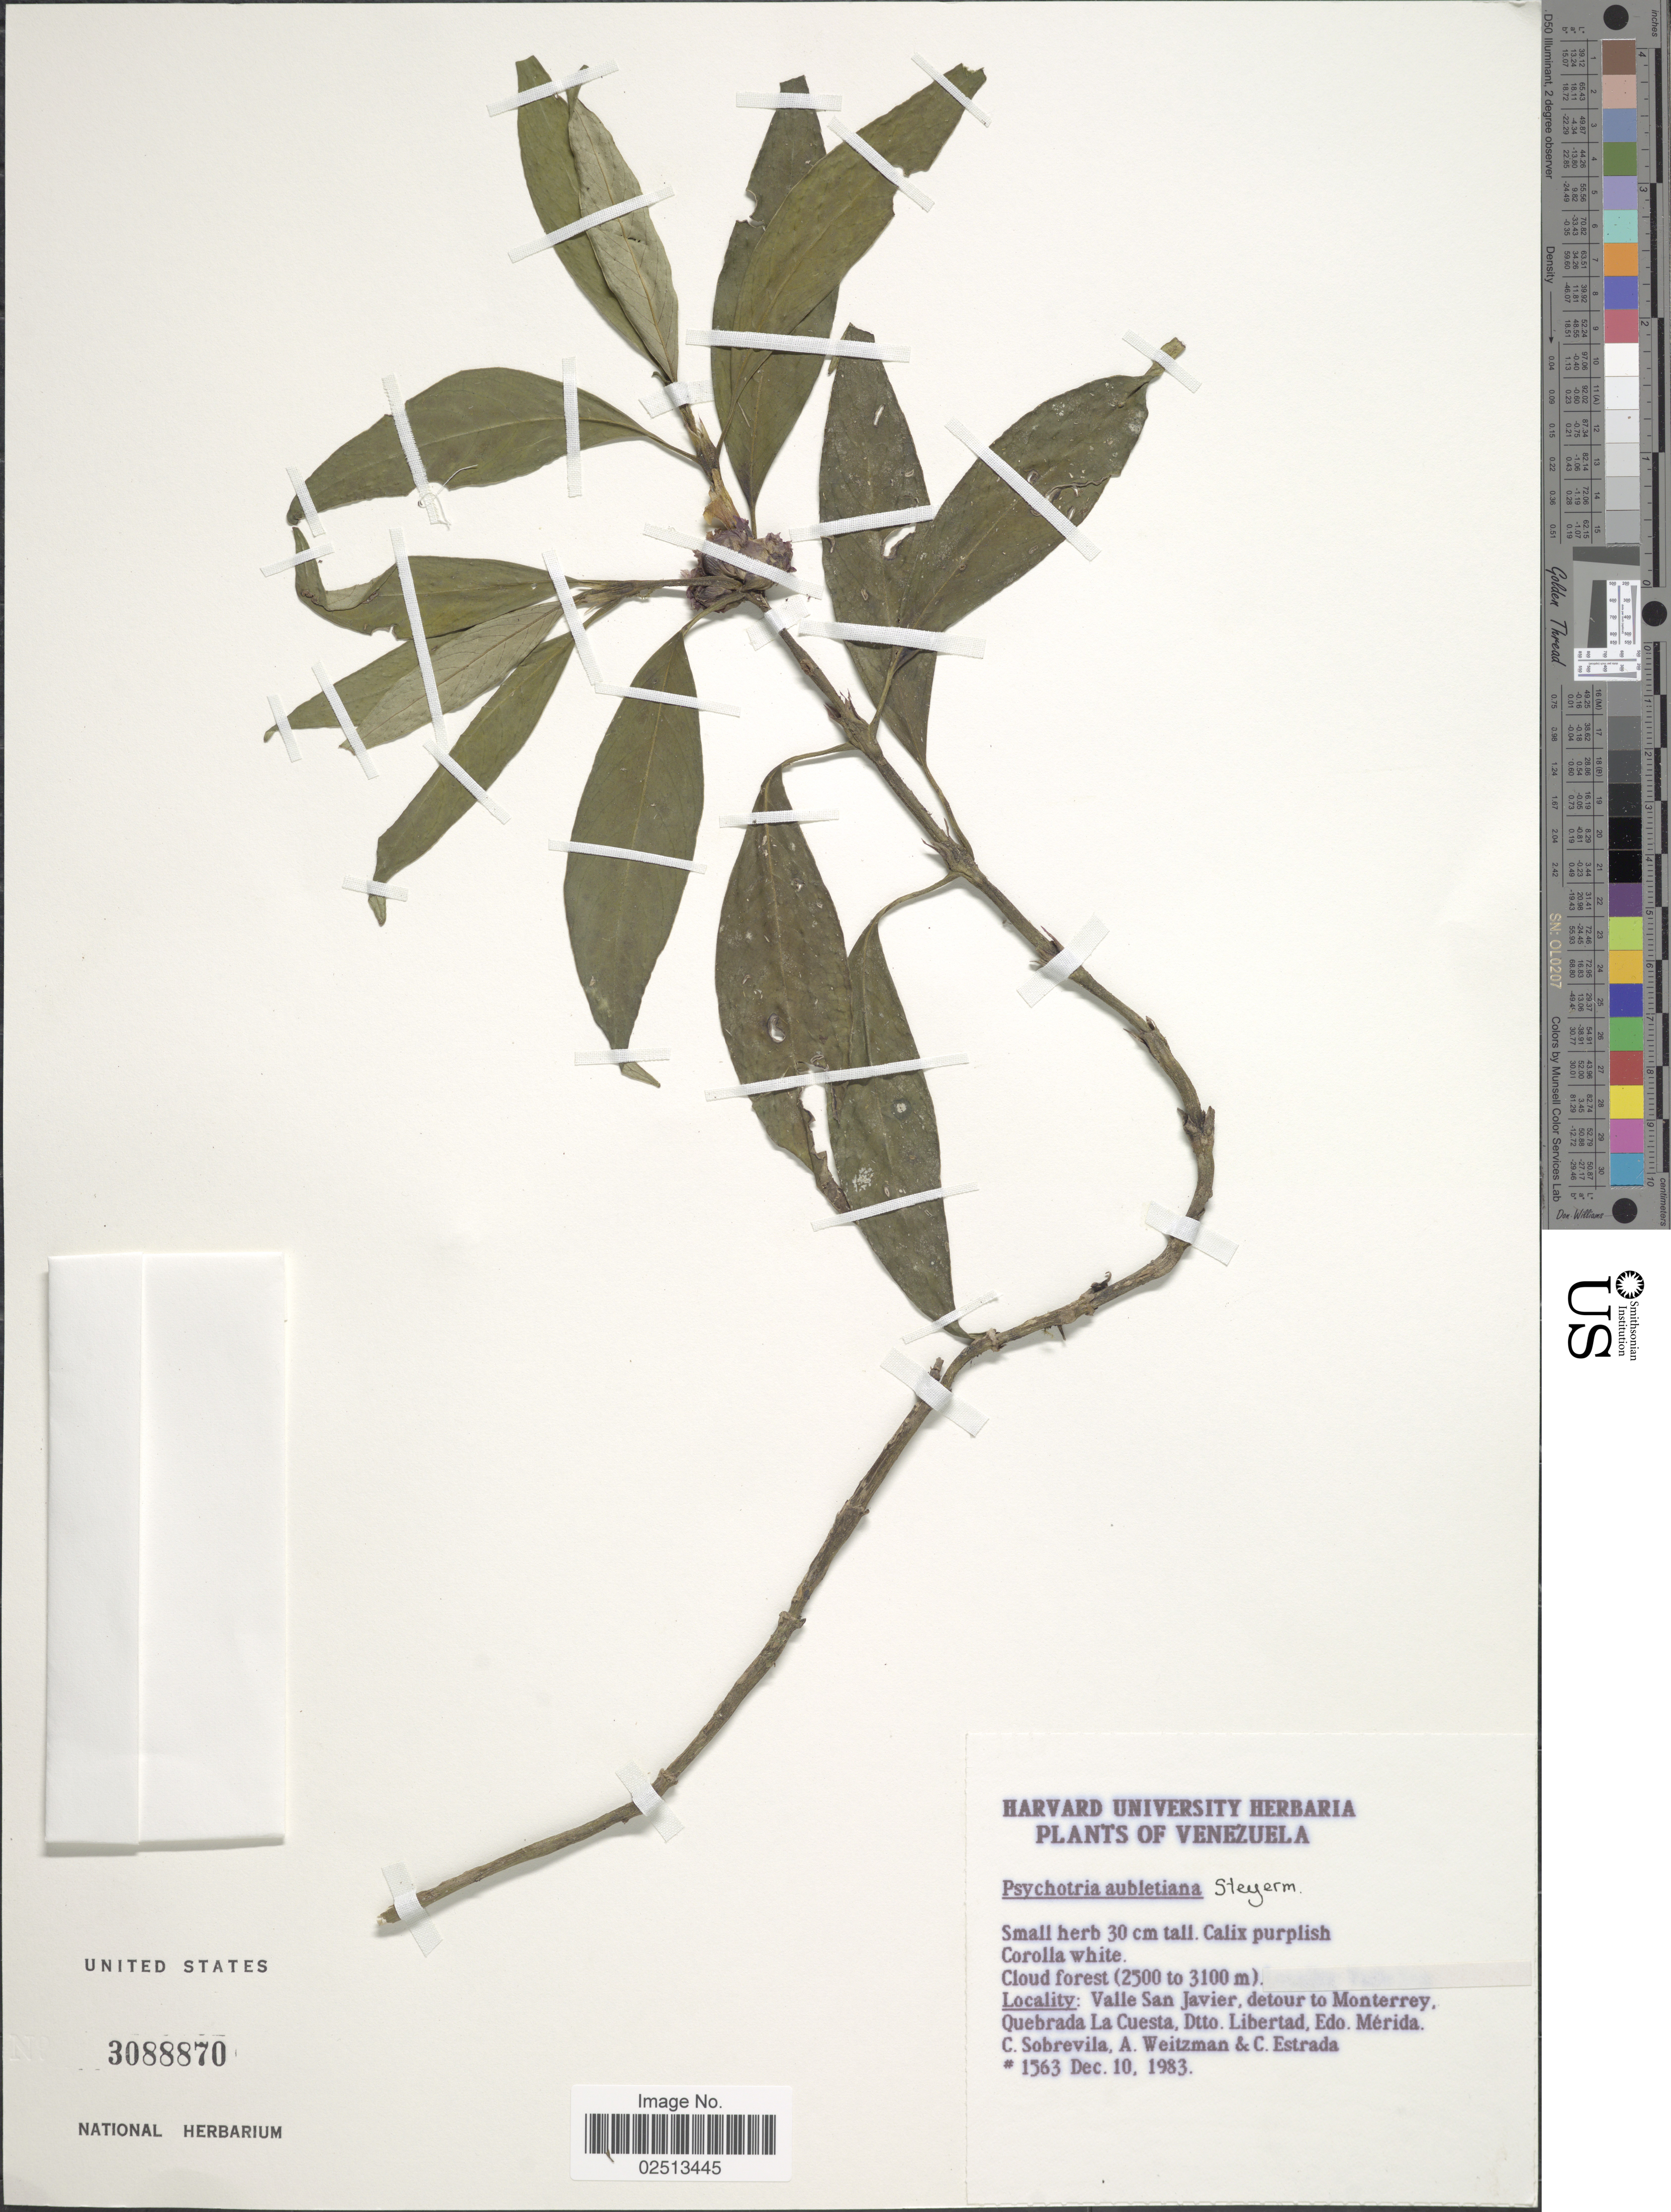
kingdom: Plantae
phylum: Tracheophyta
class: Magnoliopsida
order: Gentianales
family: Rubiaceae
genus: Psychotria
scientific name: Psychotria aubletiana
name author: Steyerm.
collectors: C. Sobrevila, A. Weitzman & C. Estrada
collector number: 1563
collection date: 1983-12-10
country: Venezuela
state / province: Mérida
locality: Cloud forest, Valle San Javier, detour to Monterey, Quebrada La Cuesta, Dtto Libertad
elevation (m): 2500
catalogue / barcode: US 3088870